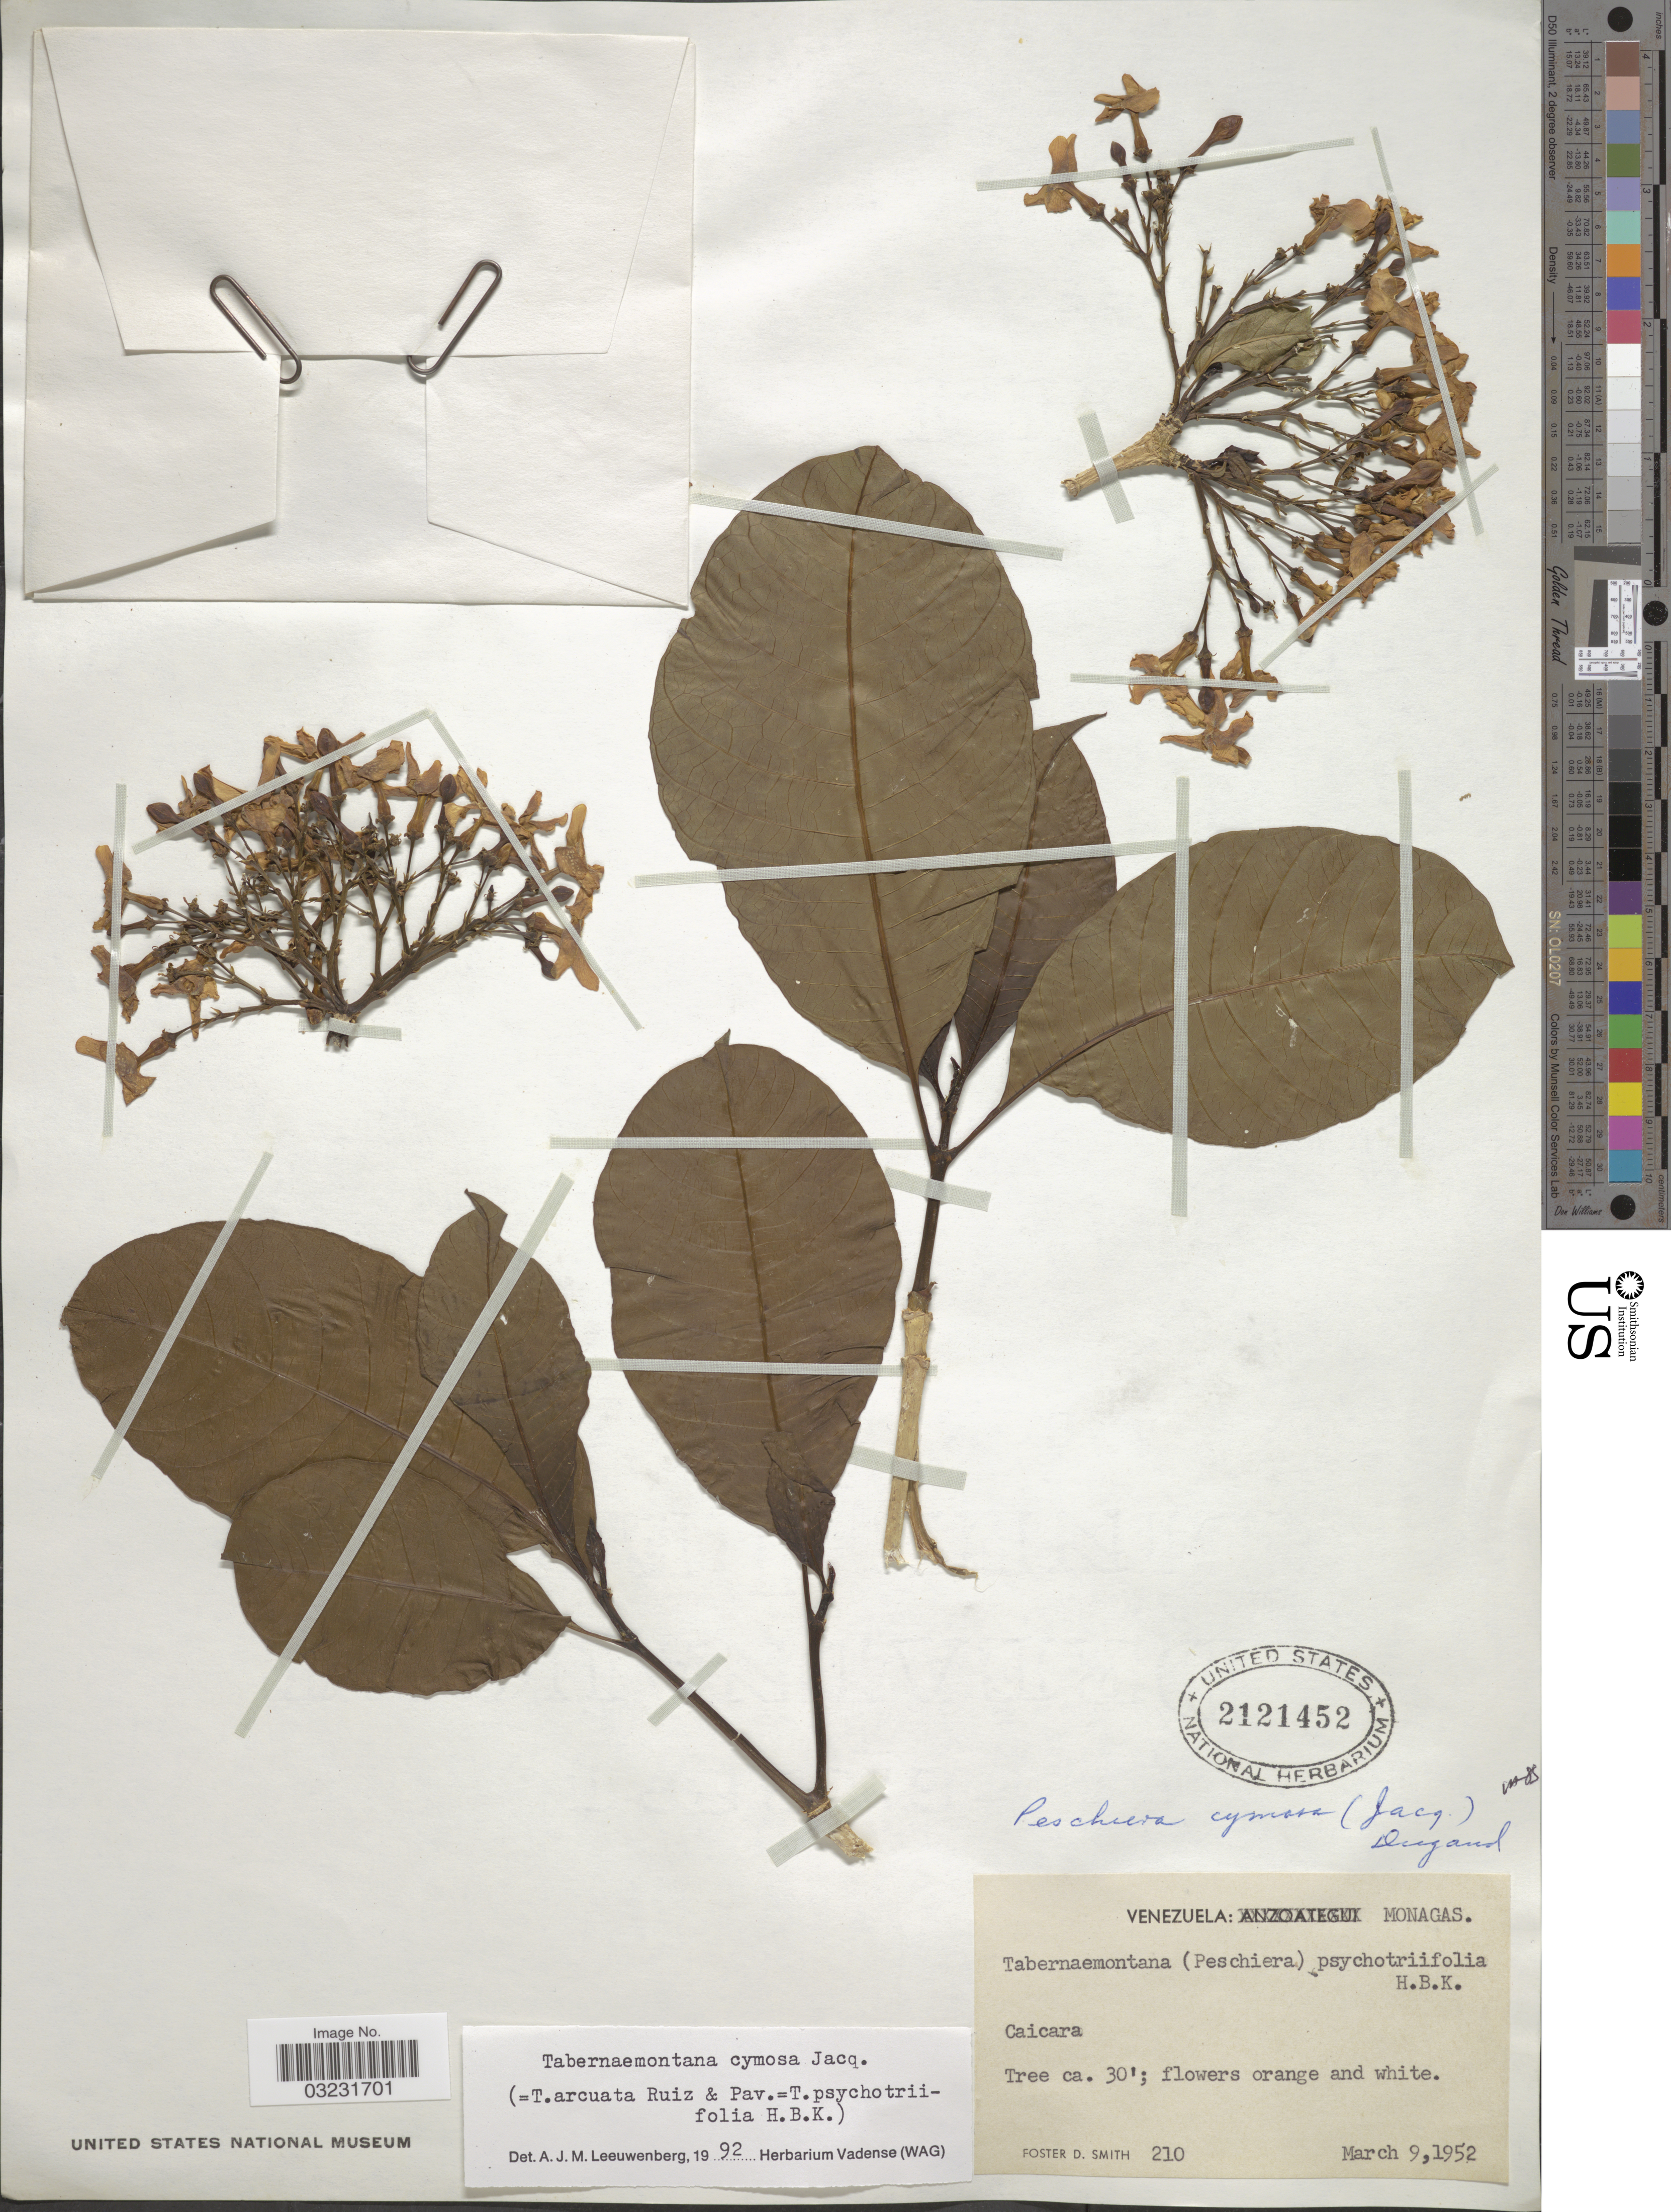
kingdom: Plantae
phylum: Tracheophyta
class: Magnoliopsida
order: Gentianales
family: Apocynaceae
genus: Tabernaemontana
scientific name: Tabernaemontana cymosa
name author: Jacq.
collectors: F. Smith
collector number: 210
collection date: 1952-03-09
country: Venezuela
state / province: Monagas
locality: Caicara.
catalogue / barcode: US 2121452